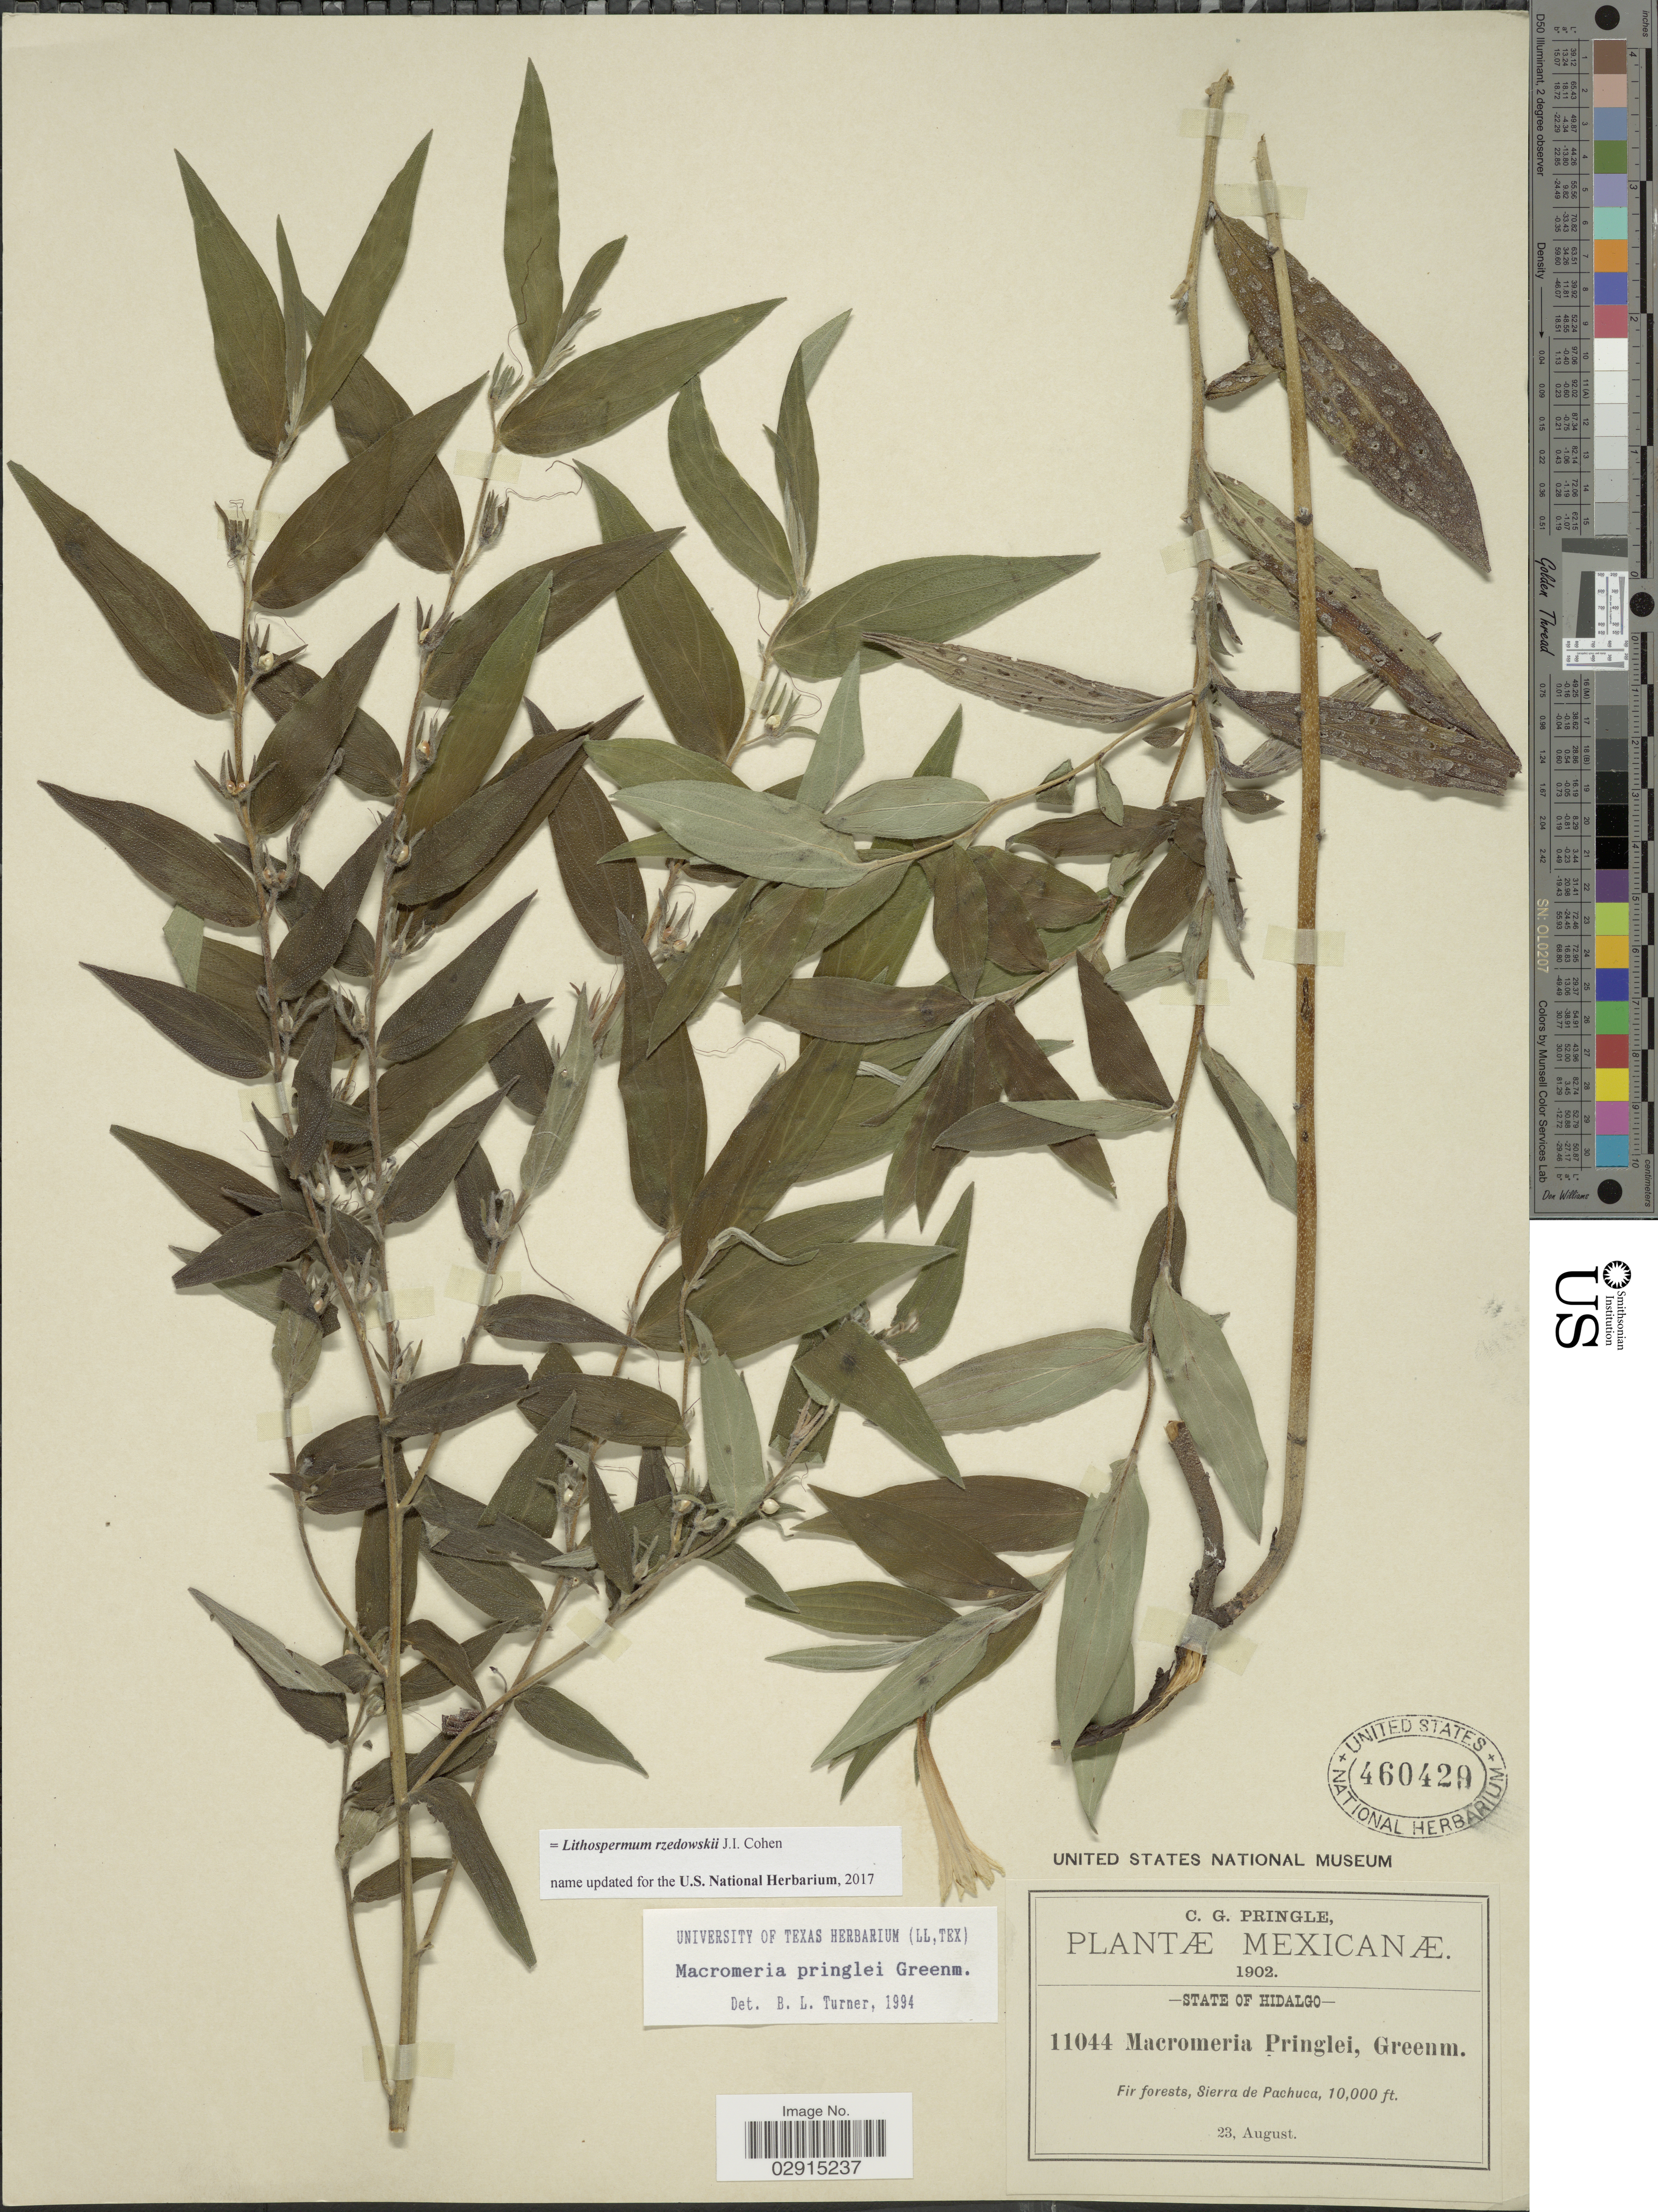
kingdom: Plantae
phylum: Tracheophyta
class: Magnoliopsida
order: Boraginales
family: Boraginaceae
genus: Lithospermum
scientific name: Lithospermum rzedowskii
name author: Cohen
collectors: C. G. Pringle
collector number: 11044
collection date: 1902-08-23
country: Mexico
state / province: Hidalgo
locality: Fir forests, Sierra de Pachuca.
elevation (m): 3048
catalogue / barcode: US 460429